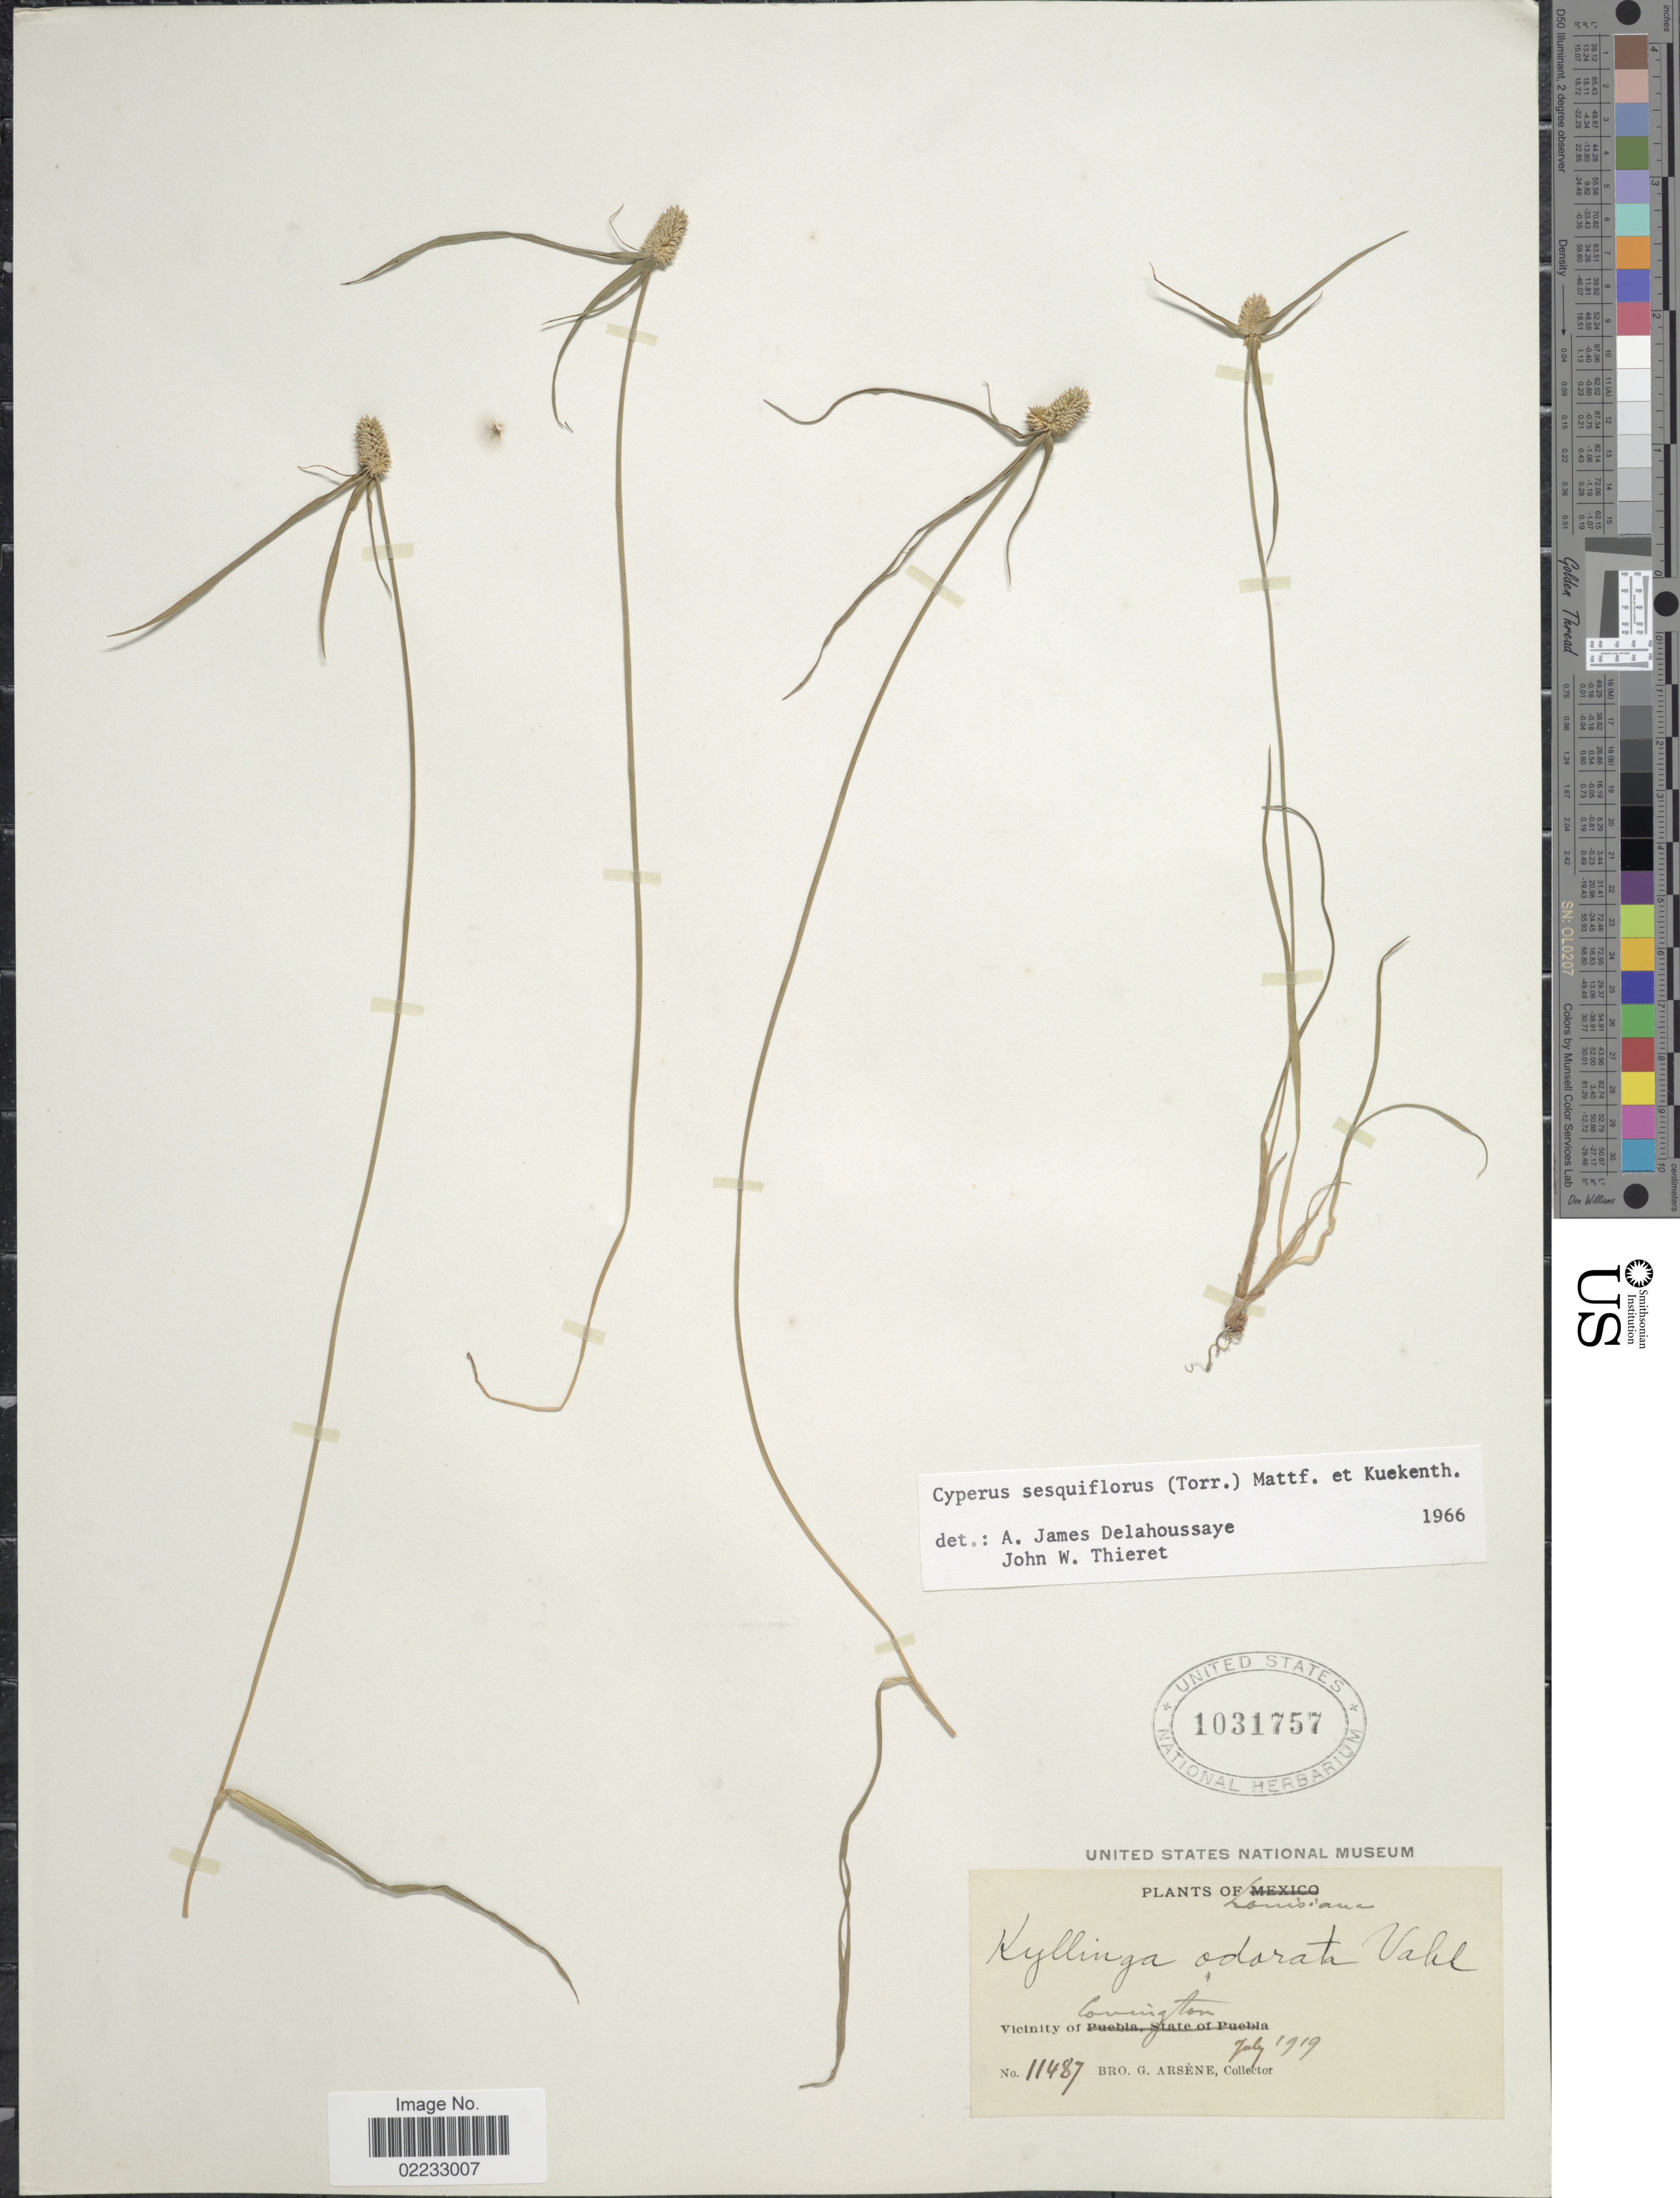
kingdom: Plantae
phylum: Tracheophyta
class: Liliopsida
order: Poales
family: Cyperaceae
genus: Cyperus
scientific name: Cyperus sesquiflorus subsp. sesquiflorus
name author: (Torr.) Mattf. & Kük.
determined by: Strong, M. T., (US), Smithsonian Institution - National Museum of Natural History (UNITED STATES)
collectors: Bro. G. Arsène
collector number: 11487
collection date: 1919-07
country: United States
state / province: Louisiana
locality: Vicinity of Lovington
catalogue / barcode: US 1031757